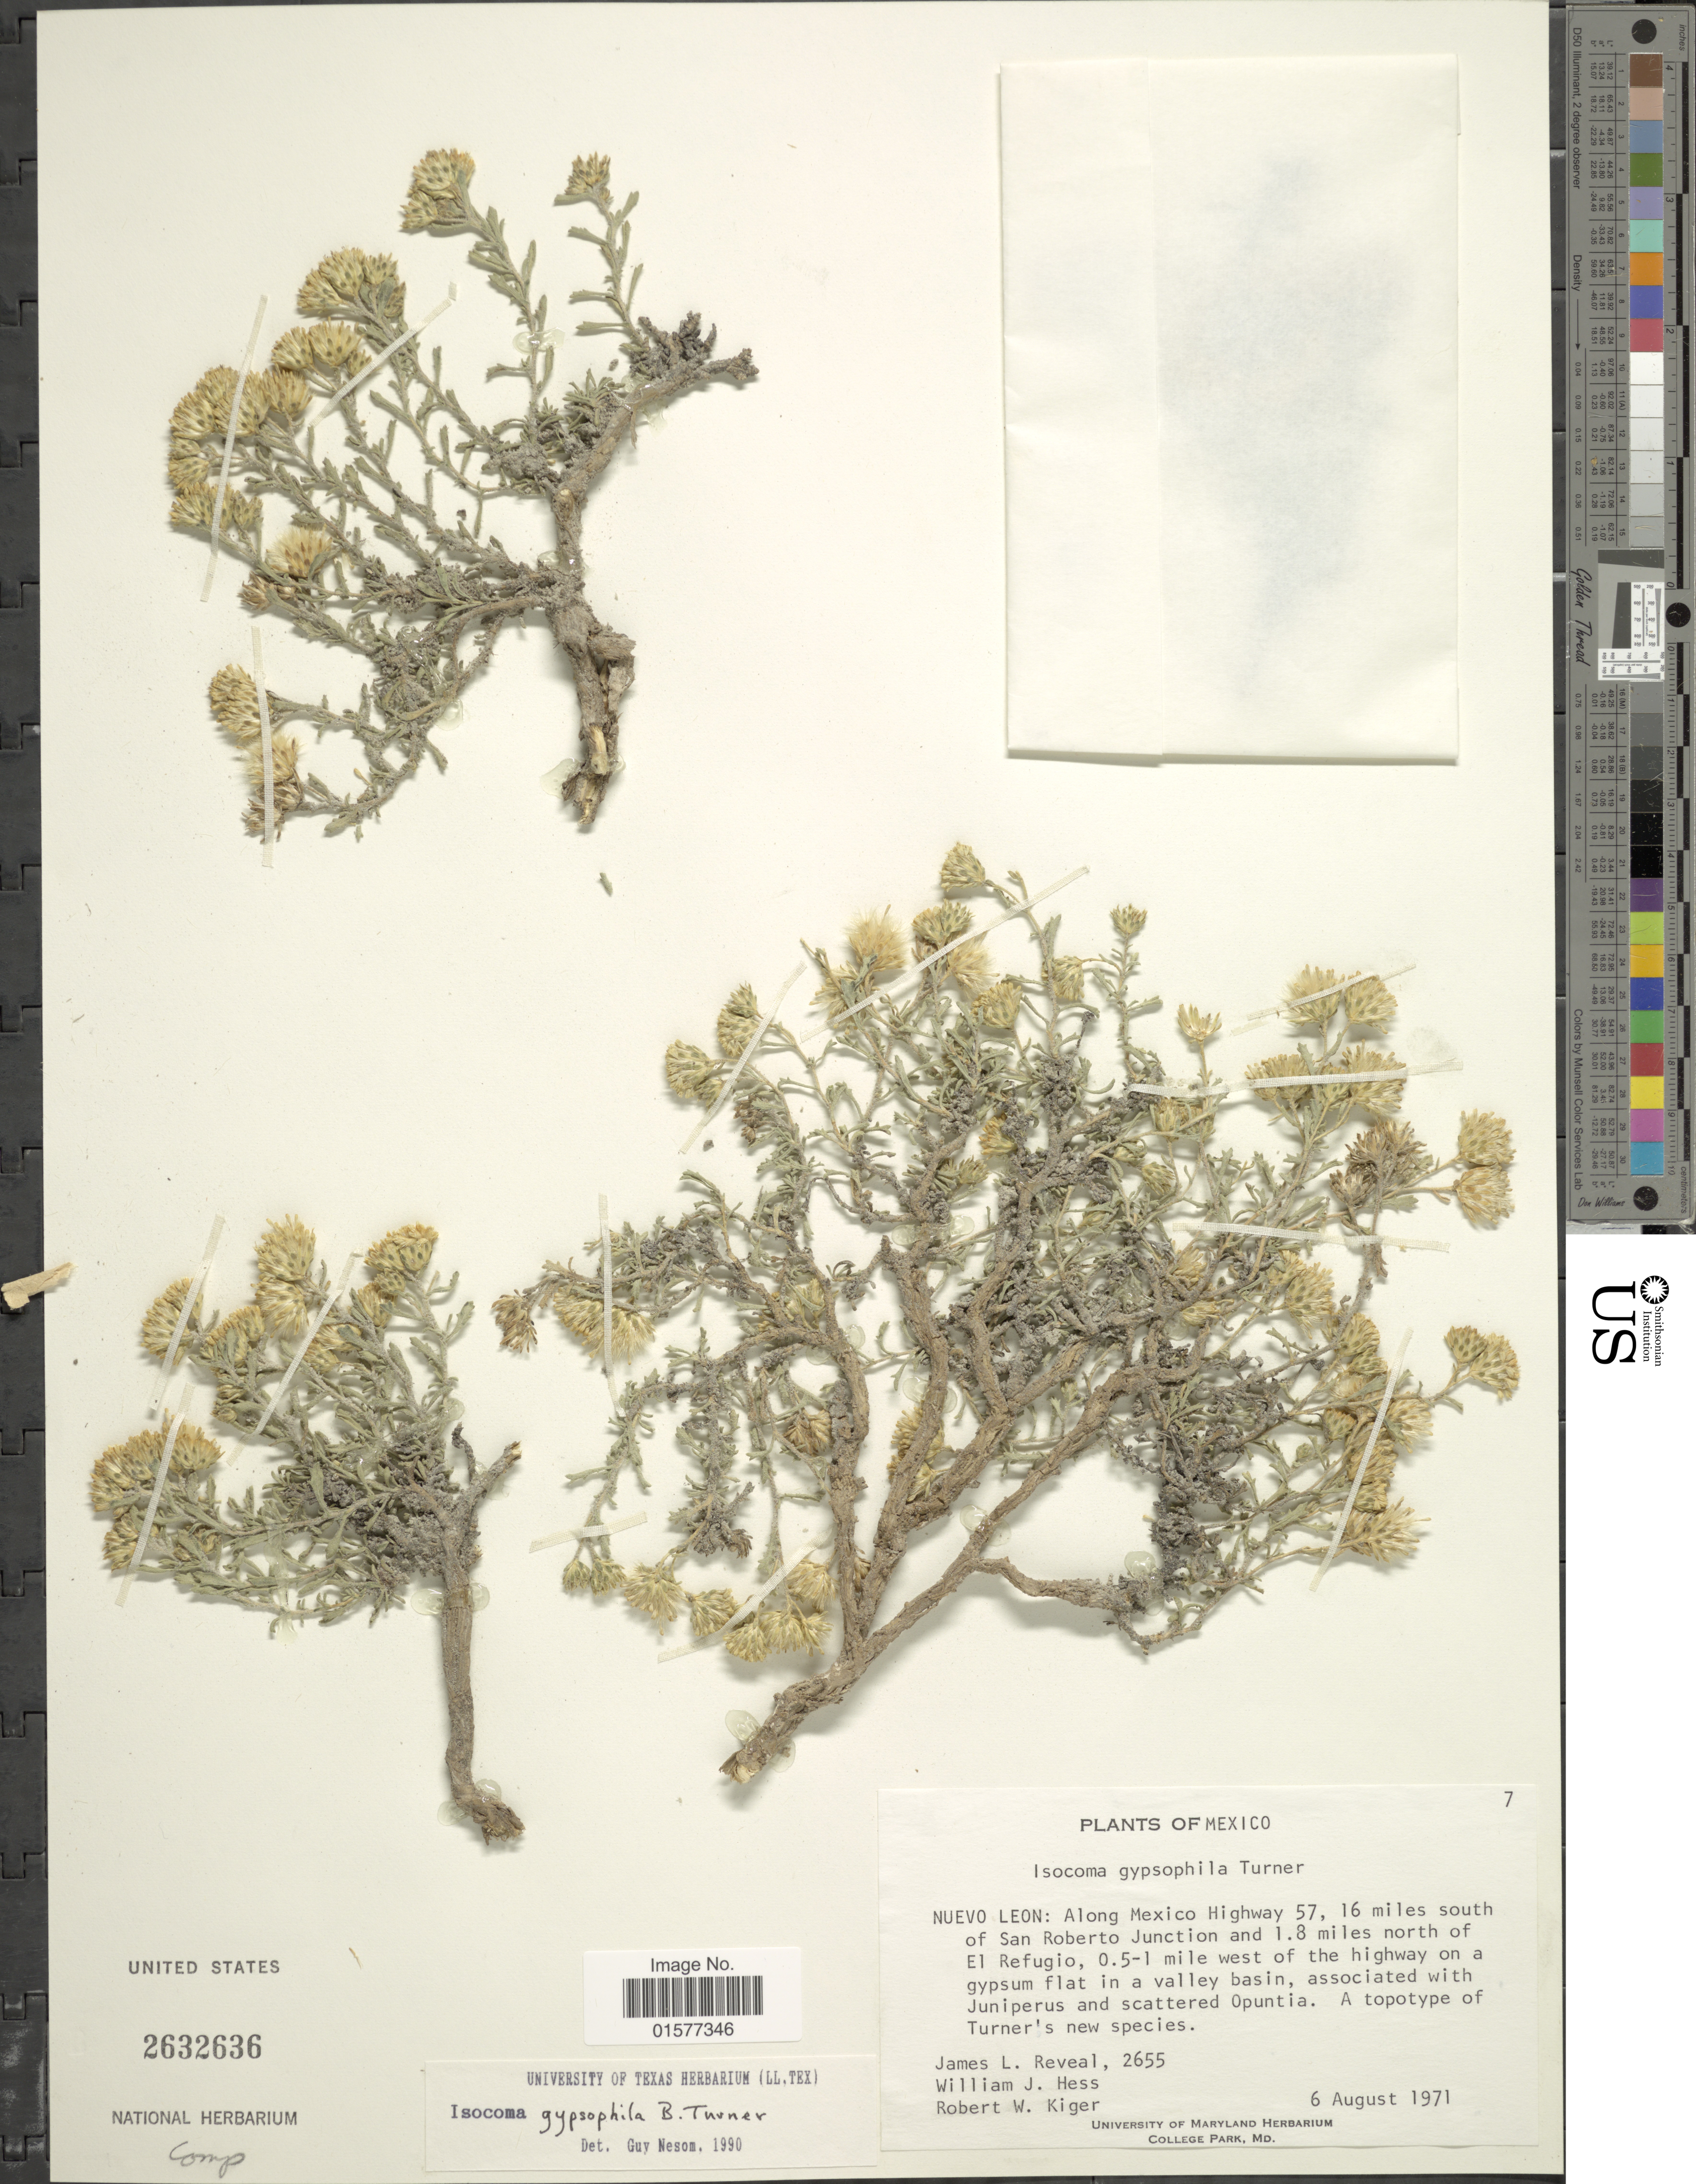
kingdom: Plantae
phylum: Tracheophyta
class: Magnoliopsida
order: Asterales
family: Asteraceae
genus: Isocoma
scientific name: Isocoma gypsophila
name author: B. Turner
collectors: J. L. Reveal, W. Hess & R. Kiger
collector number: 2655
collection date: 1971-08-06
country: Mexico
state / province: Nuevo León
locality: Nuevo Leon: Along Mexico Highway 57, 16 miles south of San Roberto Junction and 1.8 miles north of El Refugio, 0.5-1 mile west of the highway on a gypsum flat in a valley basin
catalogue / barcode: US 2632636